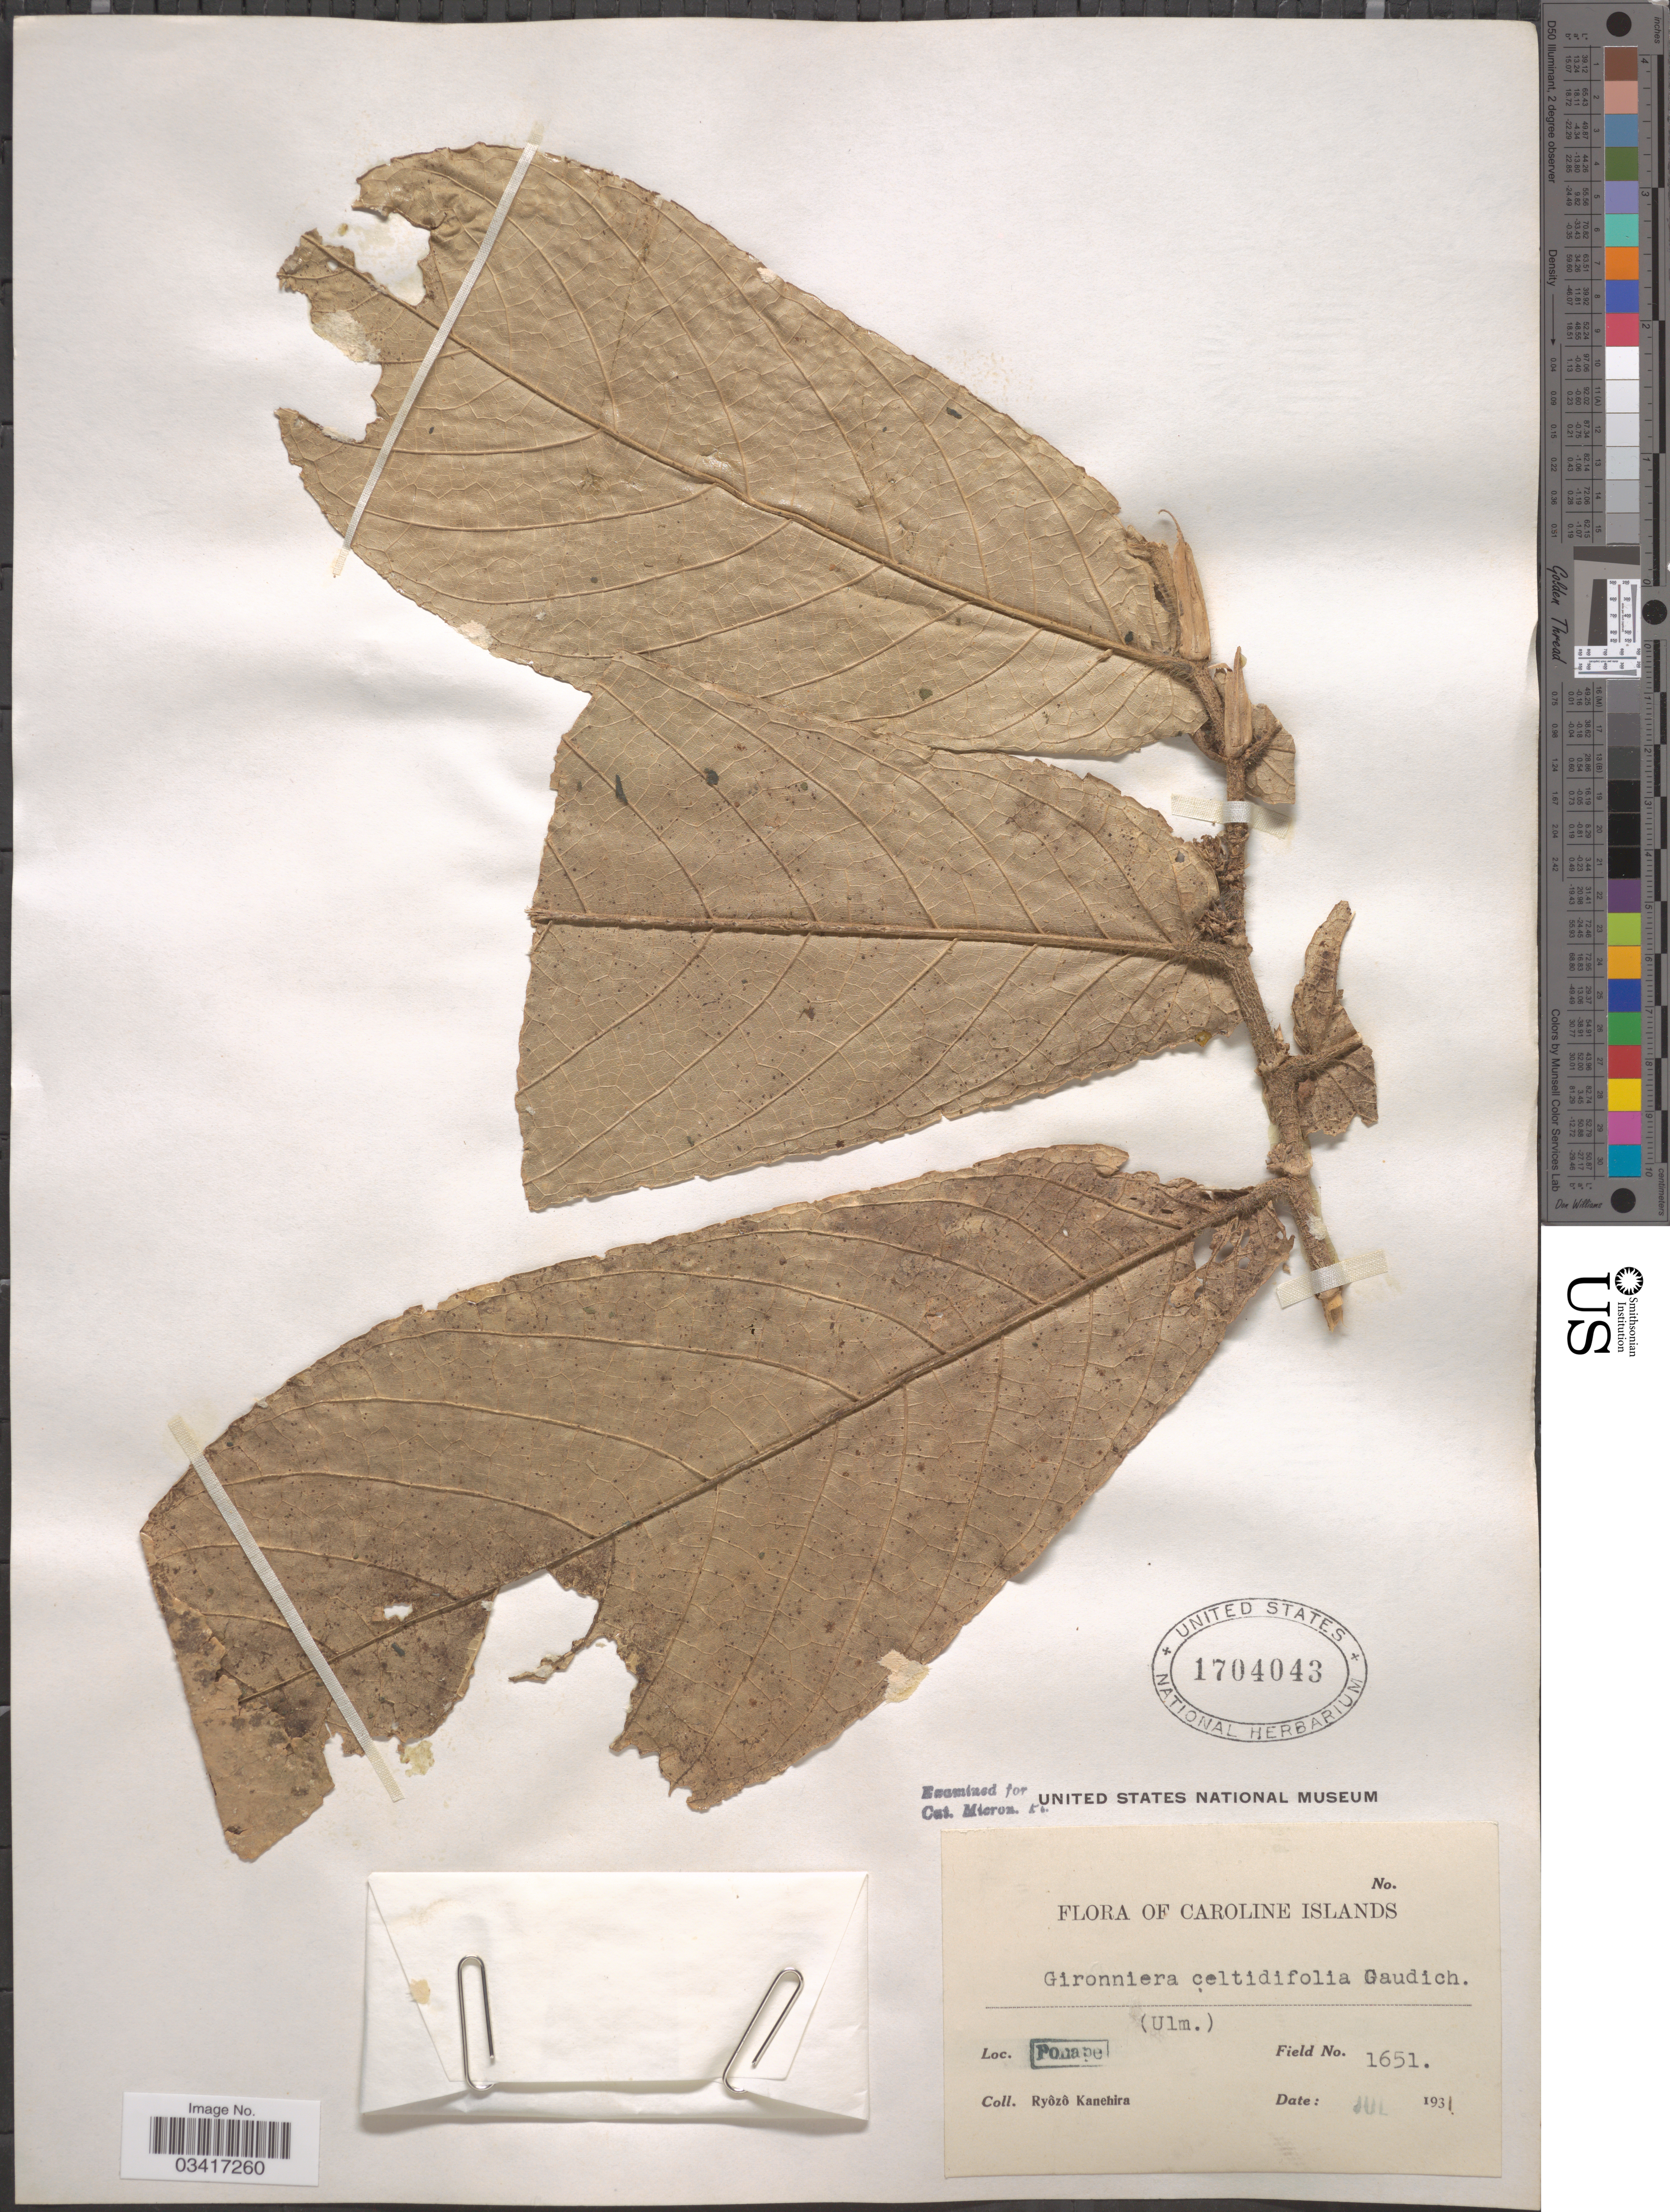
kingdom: Plantae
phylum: Tracheophyta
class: Magnoliopsida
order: Rosales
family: Cannabaceae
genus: Gironniera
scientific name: Gironniera celtidifolia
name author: Gaudich.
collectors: R. Kanehira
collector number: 1651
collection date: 1931-07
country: Micronesia, Federated States of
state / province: Pohnpei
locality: Caroline Islands. Ponape.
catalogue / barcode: US 1704043